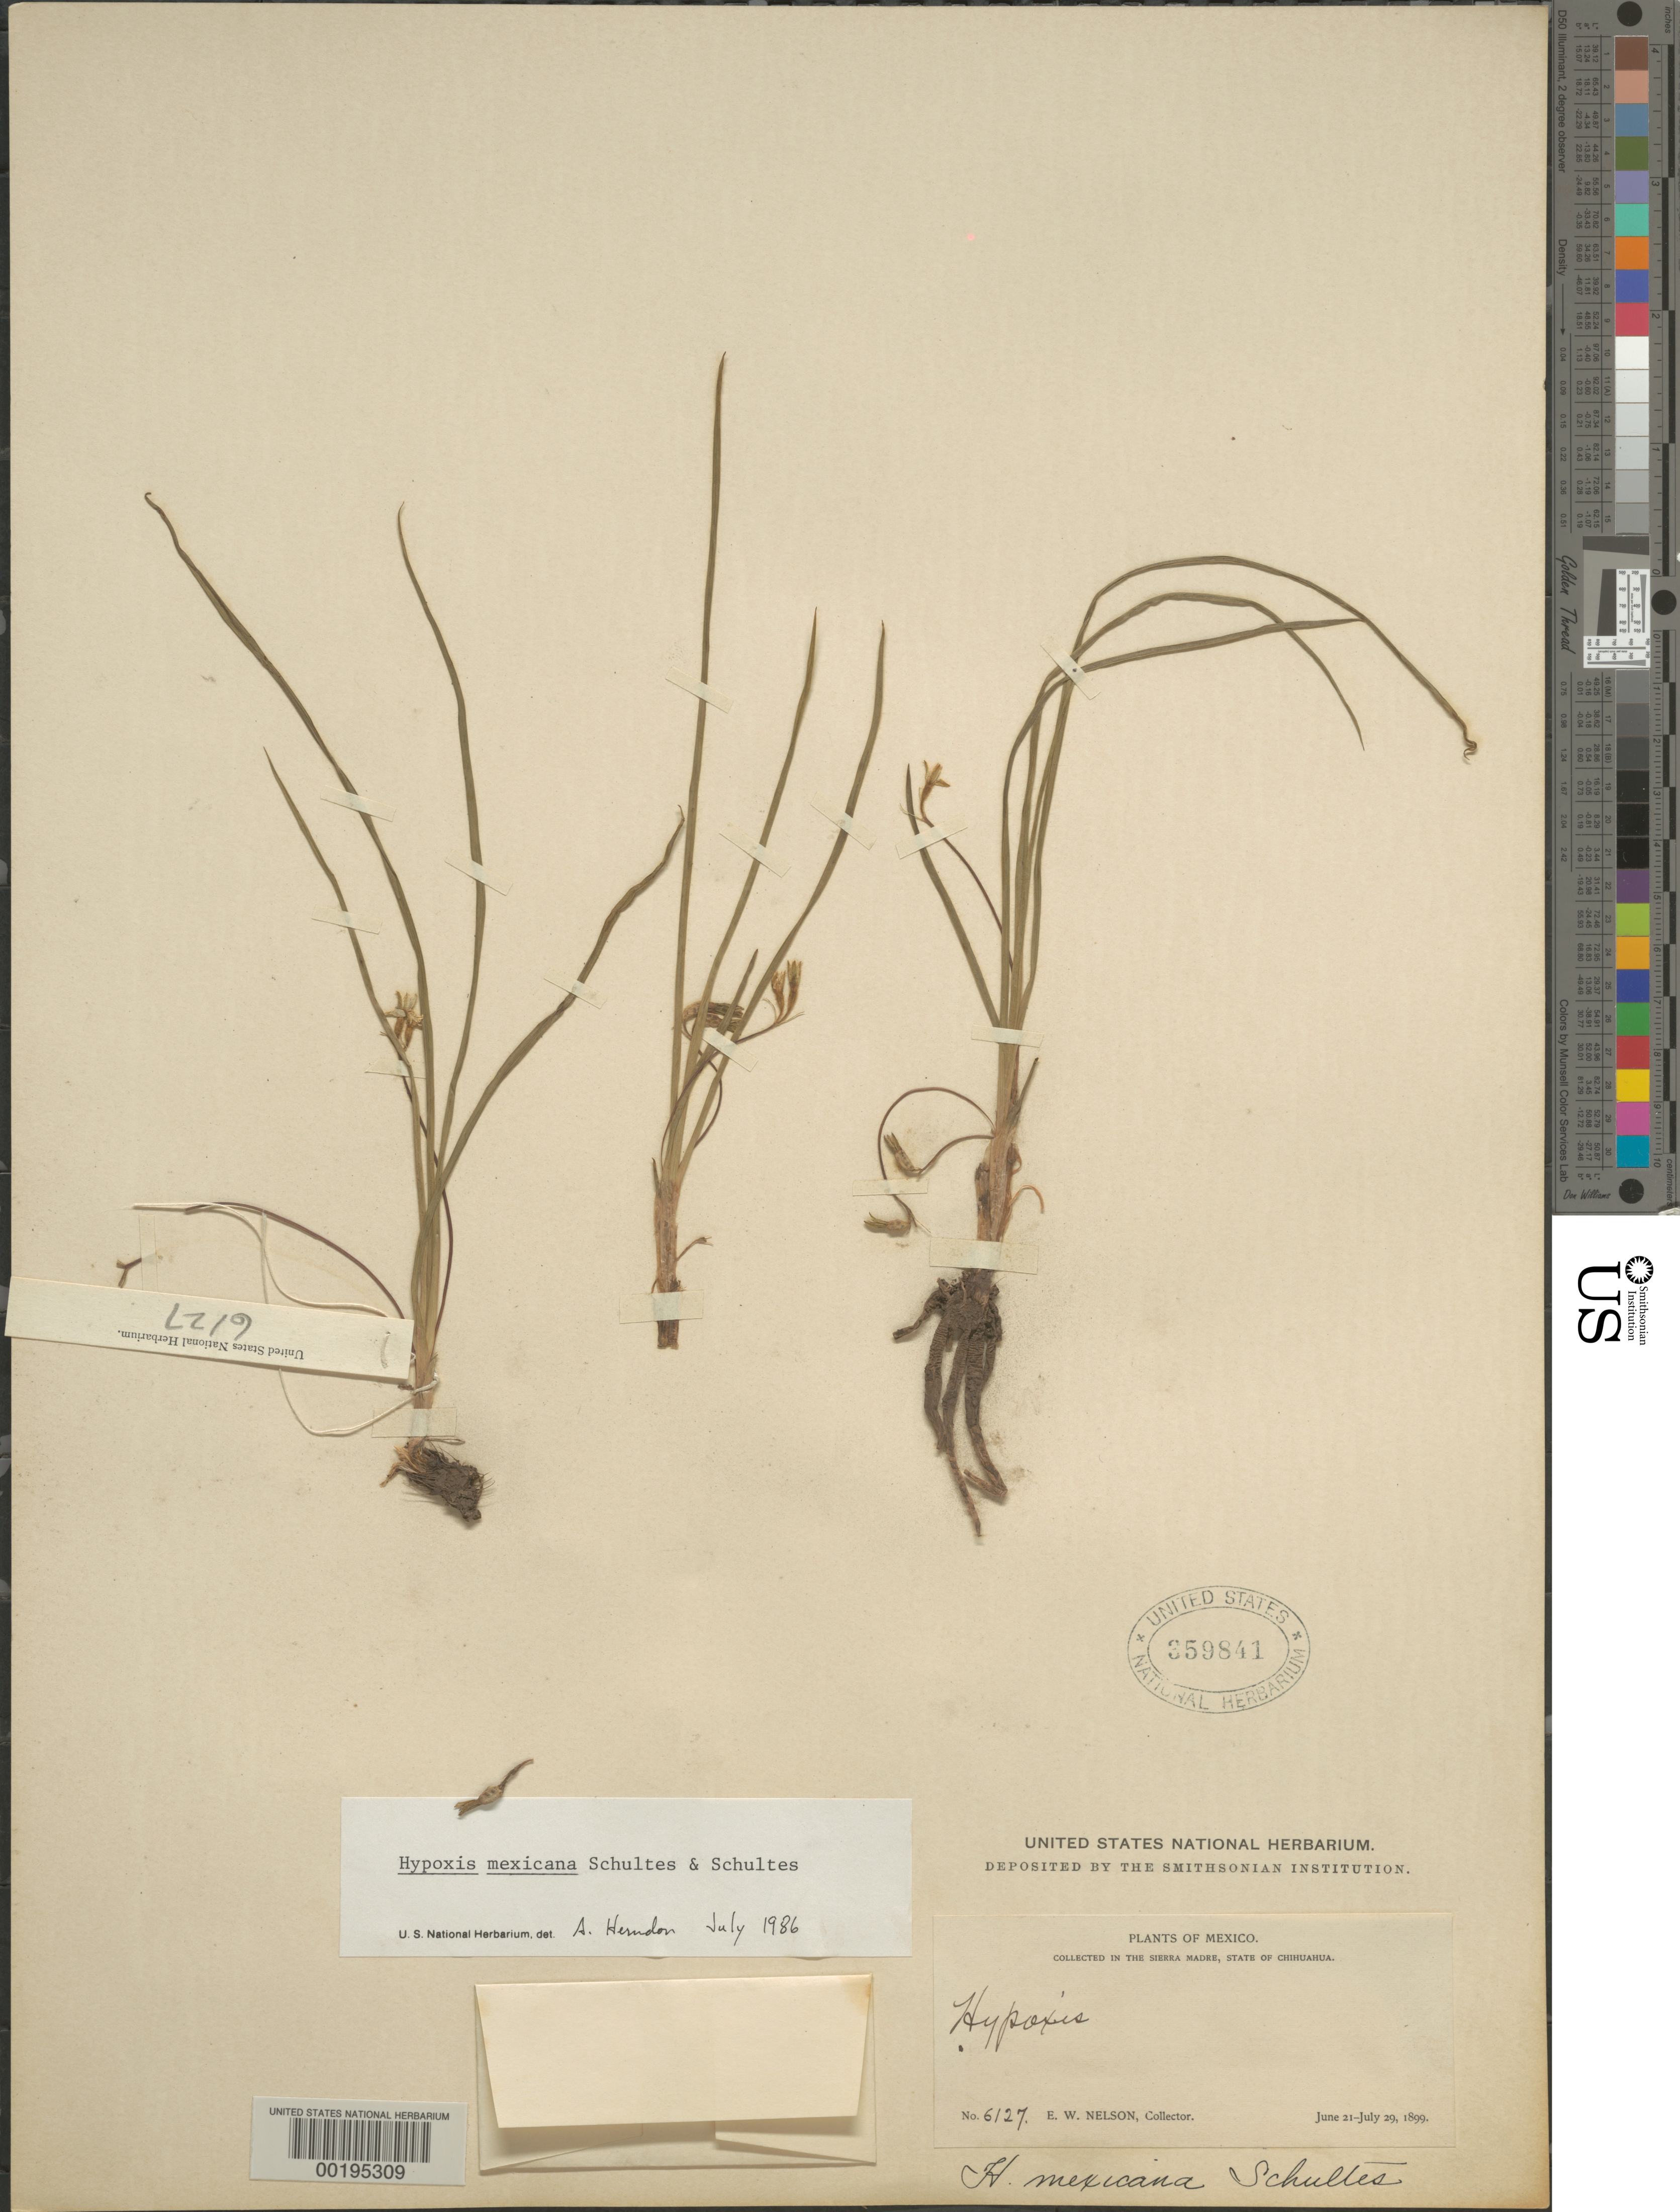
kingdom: Plantae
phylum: Tracheophyta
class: Liliopsida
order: Asparagales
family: Hypoxidaceae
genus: Hypoxis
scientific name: Hypoxis mexicana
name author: Schult. & Schult. f.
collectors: E. W. Nelson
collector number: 6127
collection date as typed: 21 Jun 1899 to 29 Jul 1899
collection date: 1899-06-21/1899-07-29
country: Mexico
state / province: Chihuahua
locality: In the Sierra Madre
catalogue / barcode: US 359841